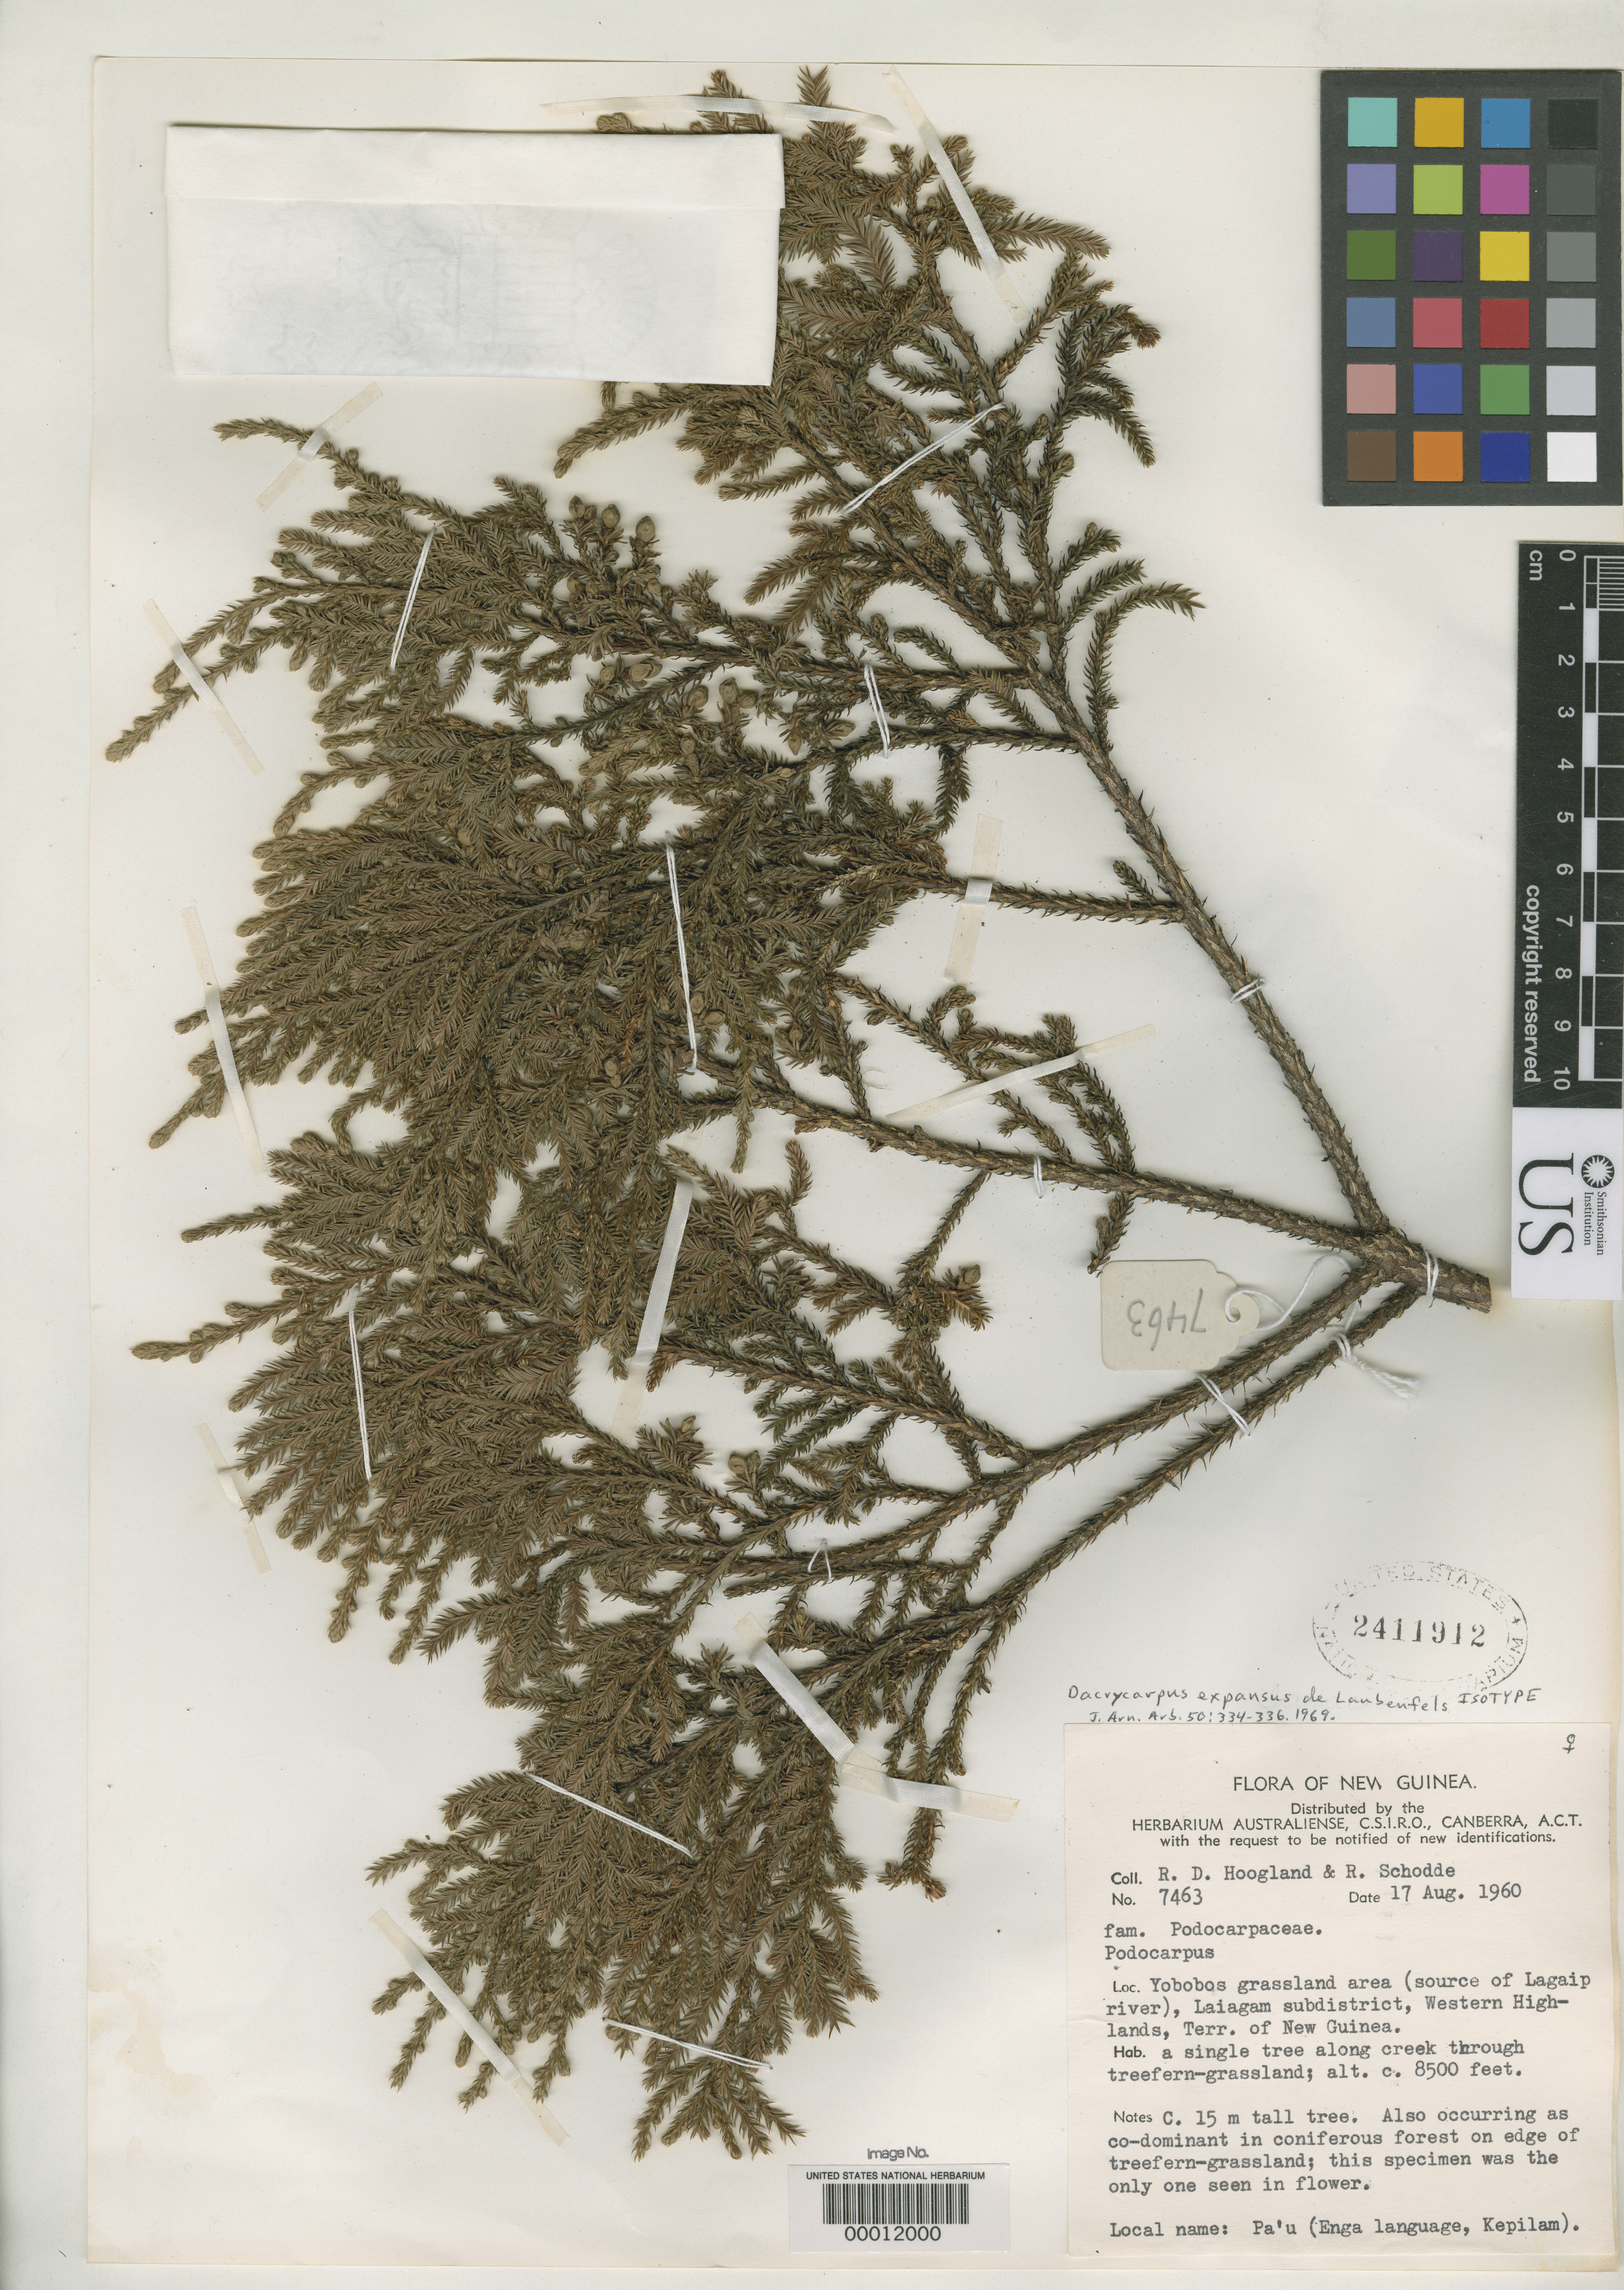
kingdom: Plantae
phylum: Tracheophyta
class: Pinopsida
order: Pinales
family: Podocarpaceae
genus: Dacrycarpus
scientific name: Dacrycarpus expansus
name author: de Laub.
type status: Isotype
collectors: R. D. Hoogland & R. Schodde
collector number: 7463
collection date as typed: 17 Aug 1960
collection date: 1960-08-17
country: Papua New Guinea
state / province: Enga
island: New Guinea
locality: Laiagam subdistrict.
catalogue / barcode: US 2411912